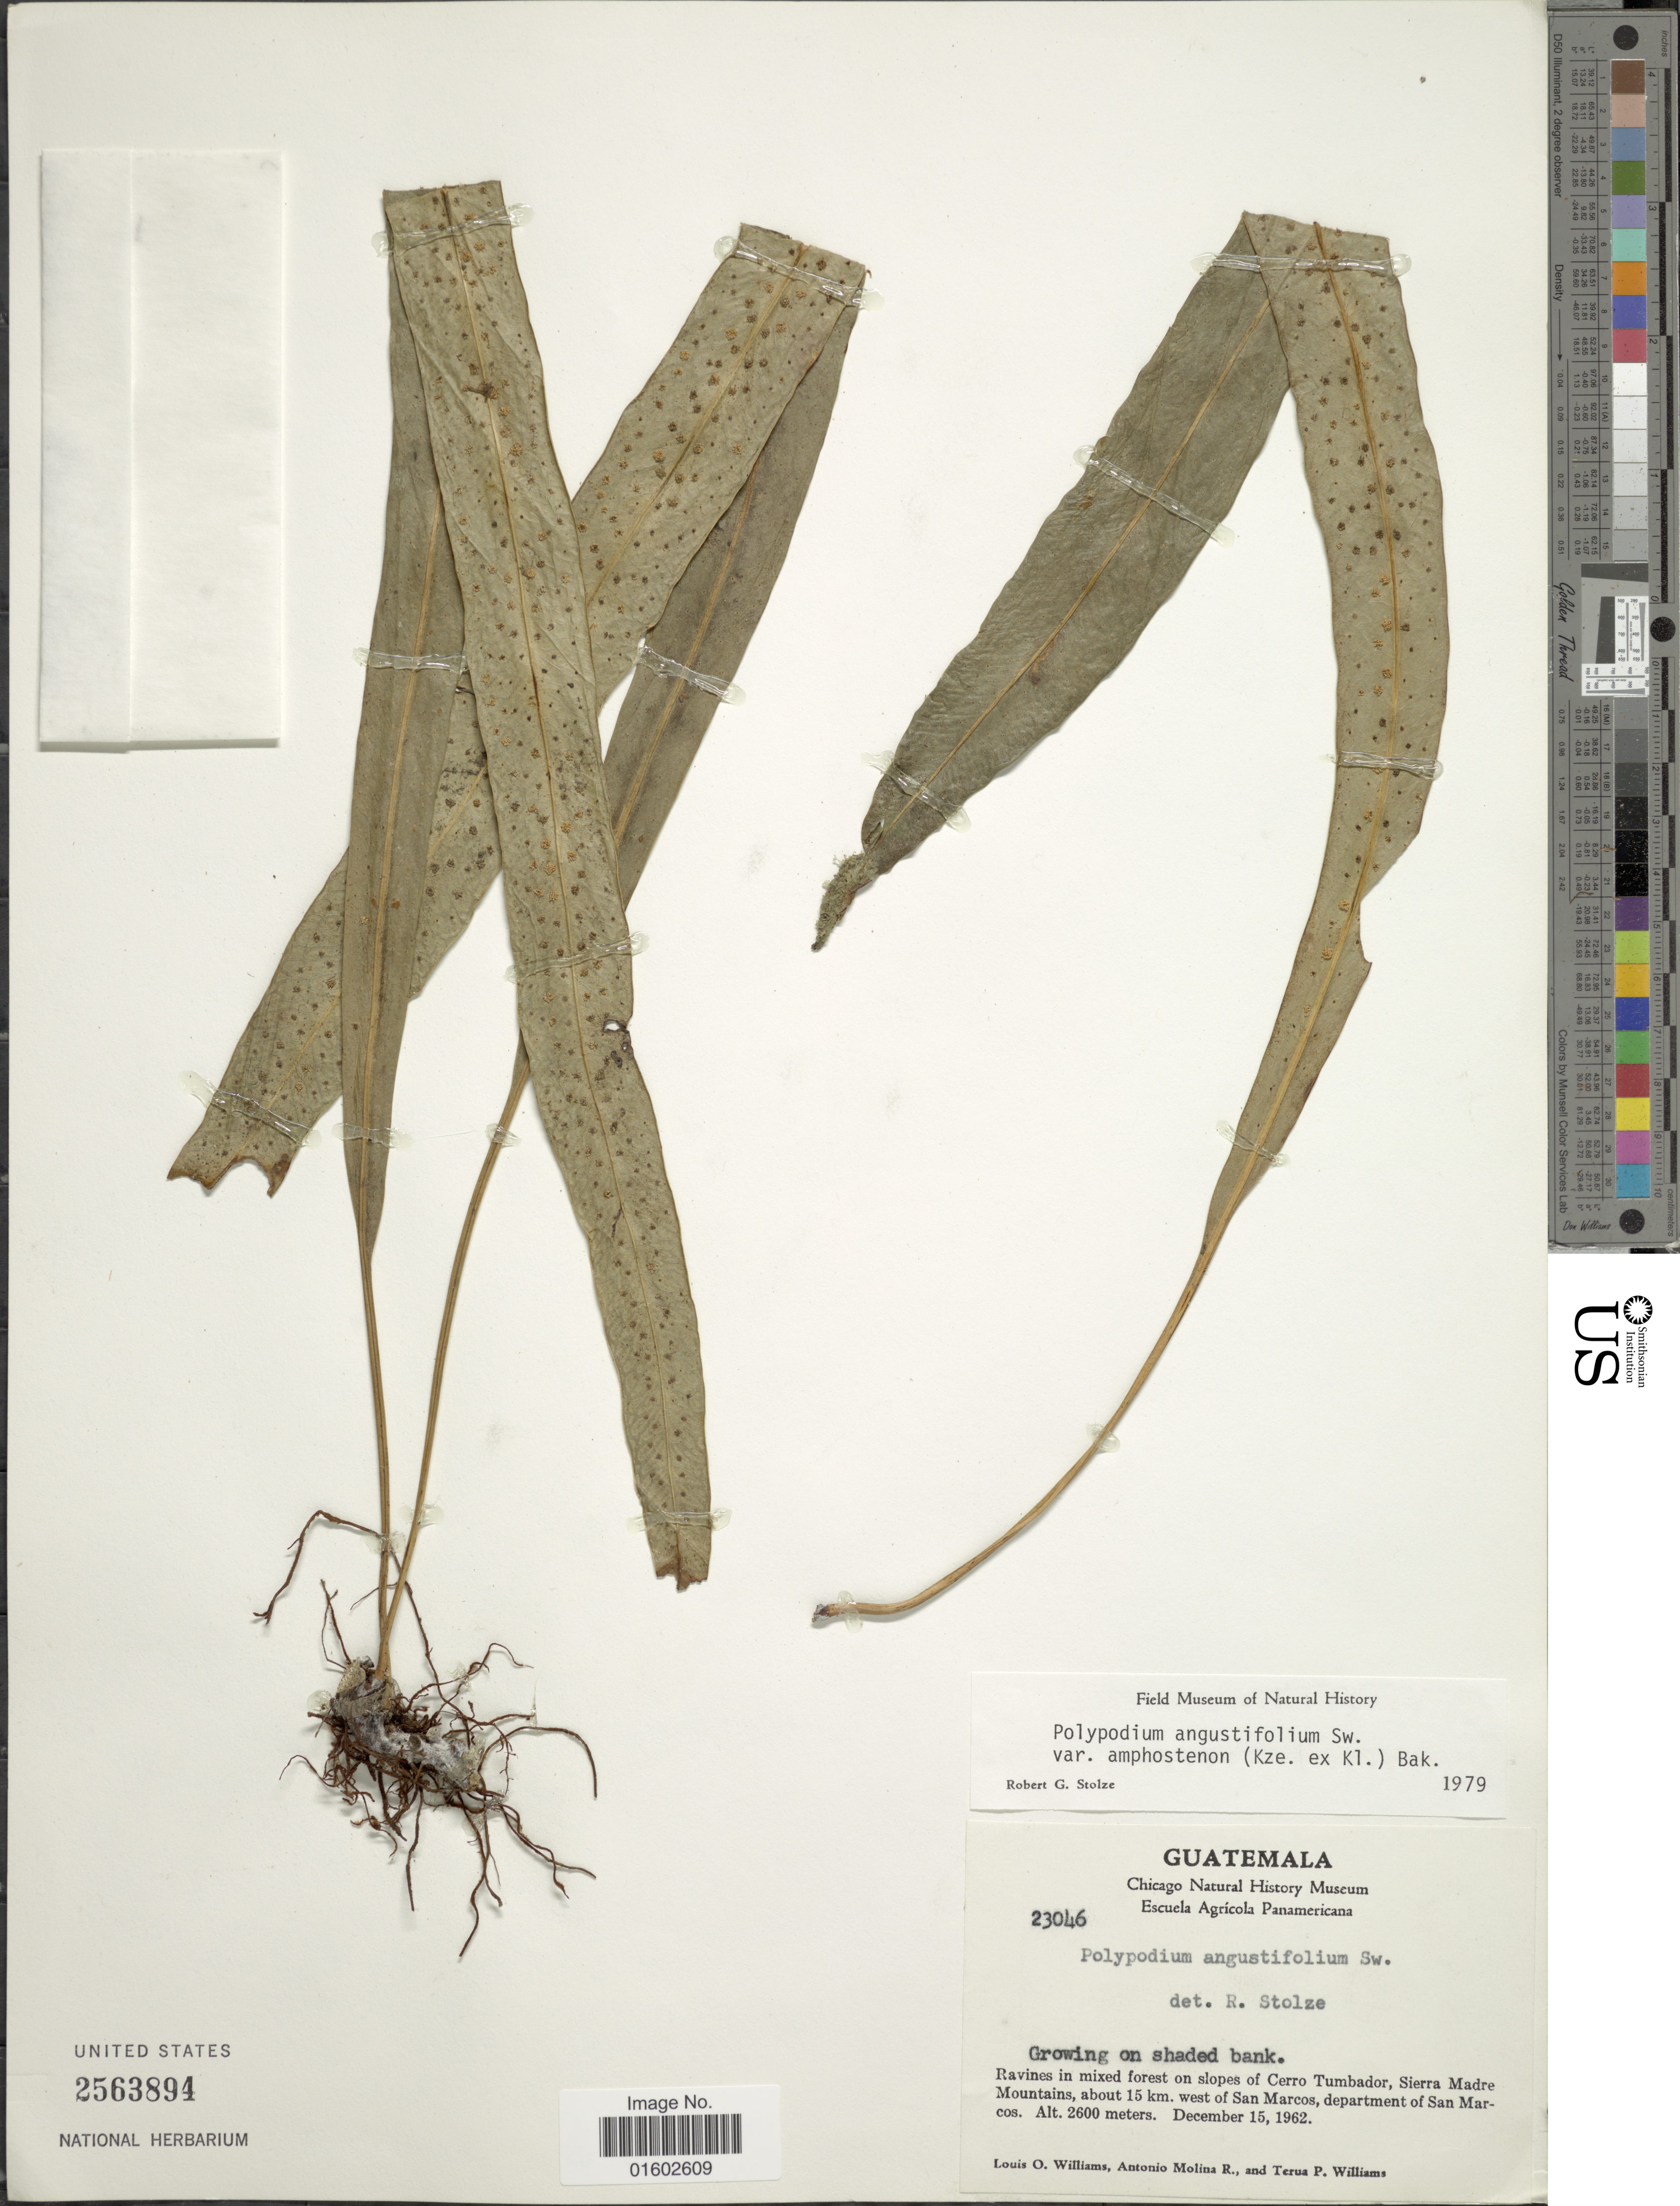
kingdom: Plantae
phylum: Tracheophyta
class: Polypodiopsida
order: Polypodiales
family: Polypodiaceae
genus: Campyloneurum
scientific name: Campyloneurum amphostenon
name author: (Kunze ex Klotzsch) Fée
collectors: L. O. Williams, A. Molina R. & T. P. Williams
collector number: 23046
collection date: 1962-12-15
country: Guatemala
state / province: San Marcos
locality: On slopes of Cerro Tumbador, Sierra Madre Mountains, about 15 km. west of San Macros, department of San Marcos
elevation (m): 2600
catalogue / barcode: US 2563894